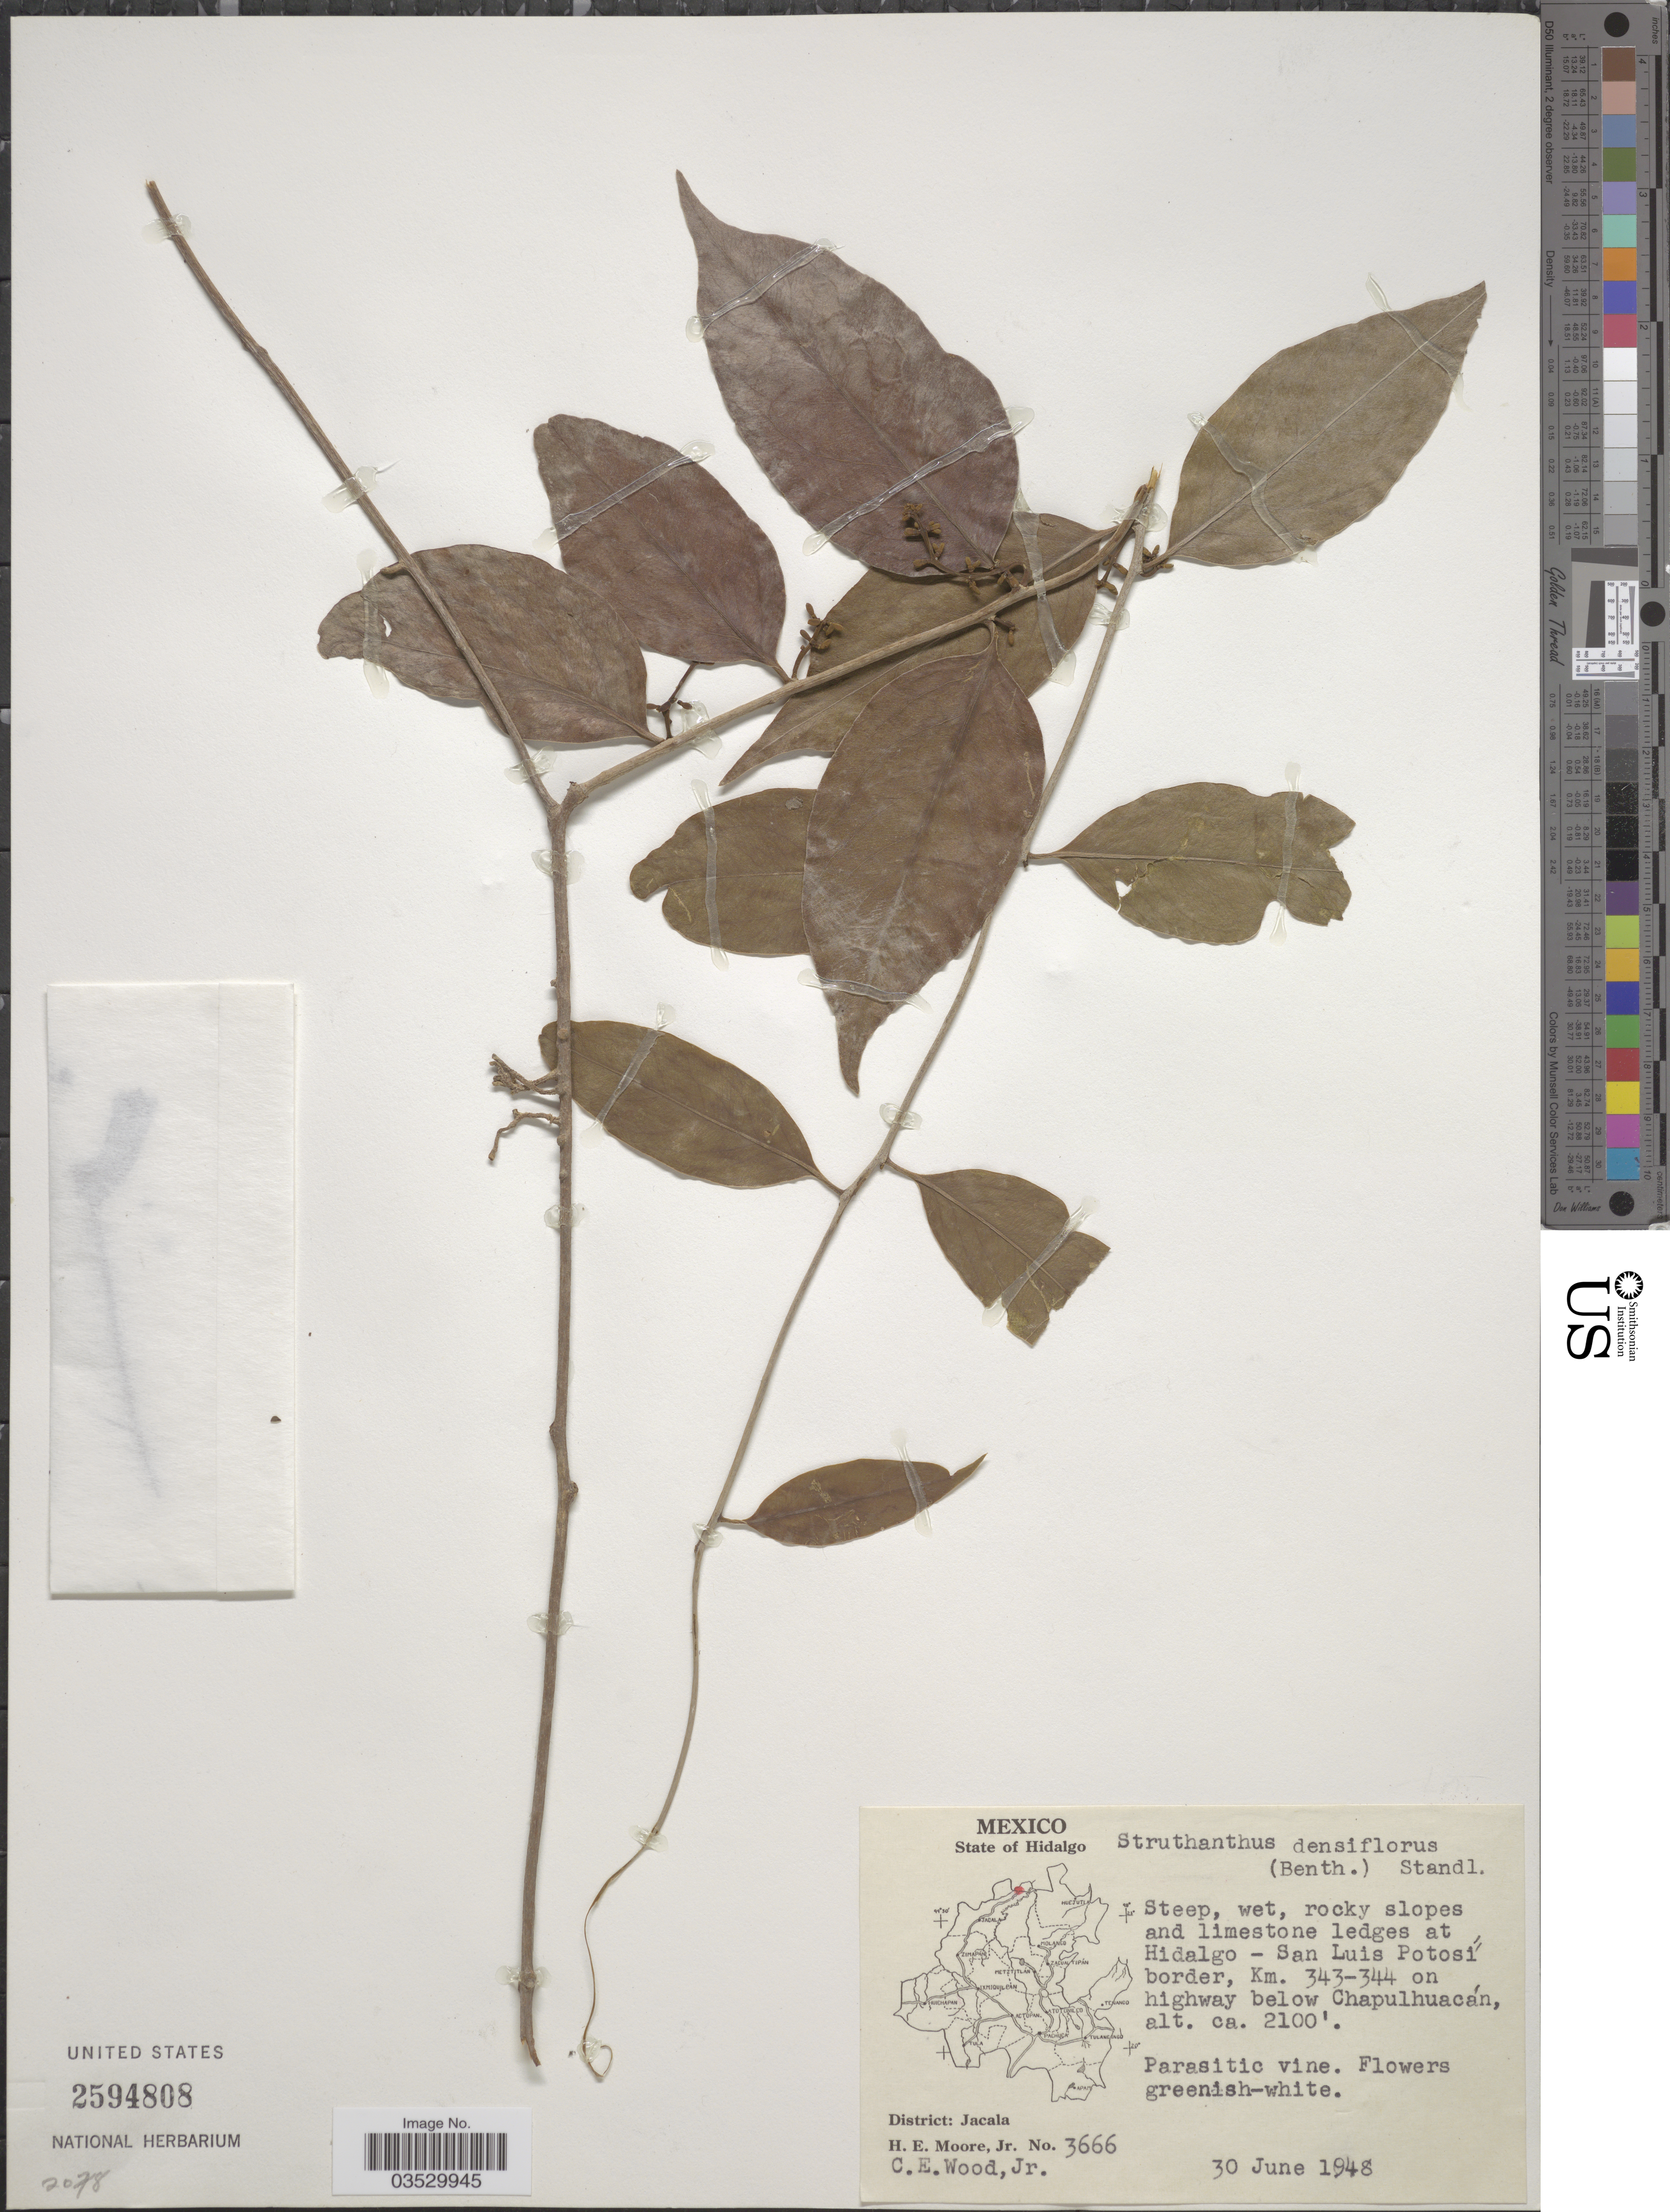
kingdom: Plantae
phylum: Tracheophyta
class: Magnoliopsida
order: Santalales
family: Loranthaceae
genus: Struthanthus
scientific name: Struthanthus densiflorus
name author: (Benth.) Standl.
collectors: H. Moore & C. Wood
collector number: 3666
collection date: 1948-06-30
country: Mexico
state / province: Hidalgo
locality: At Hidalgo - San Luis Potosi border, Km. 343-344 on highway below Chapulhuacán. District: Jacala.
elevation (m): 640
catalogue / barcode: US 2594808